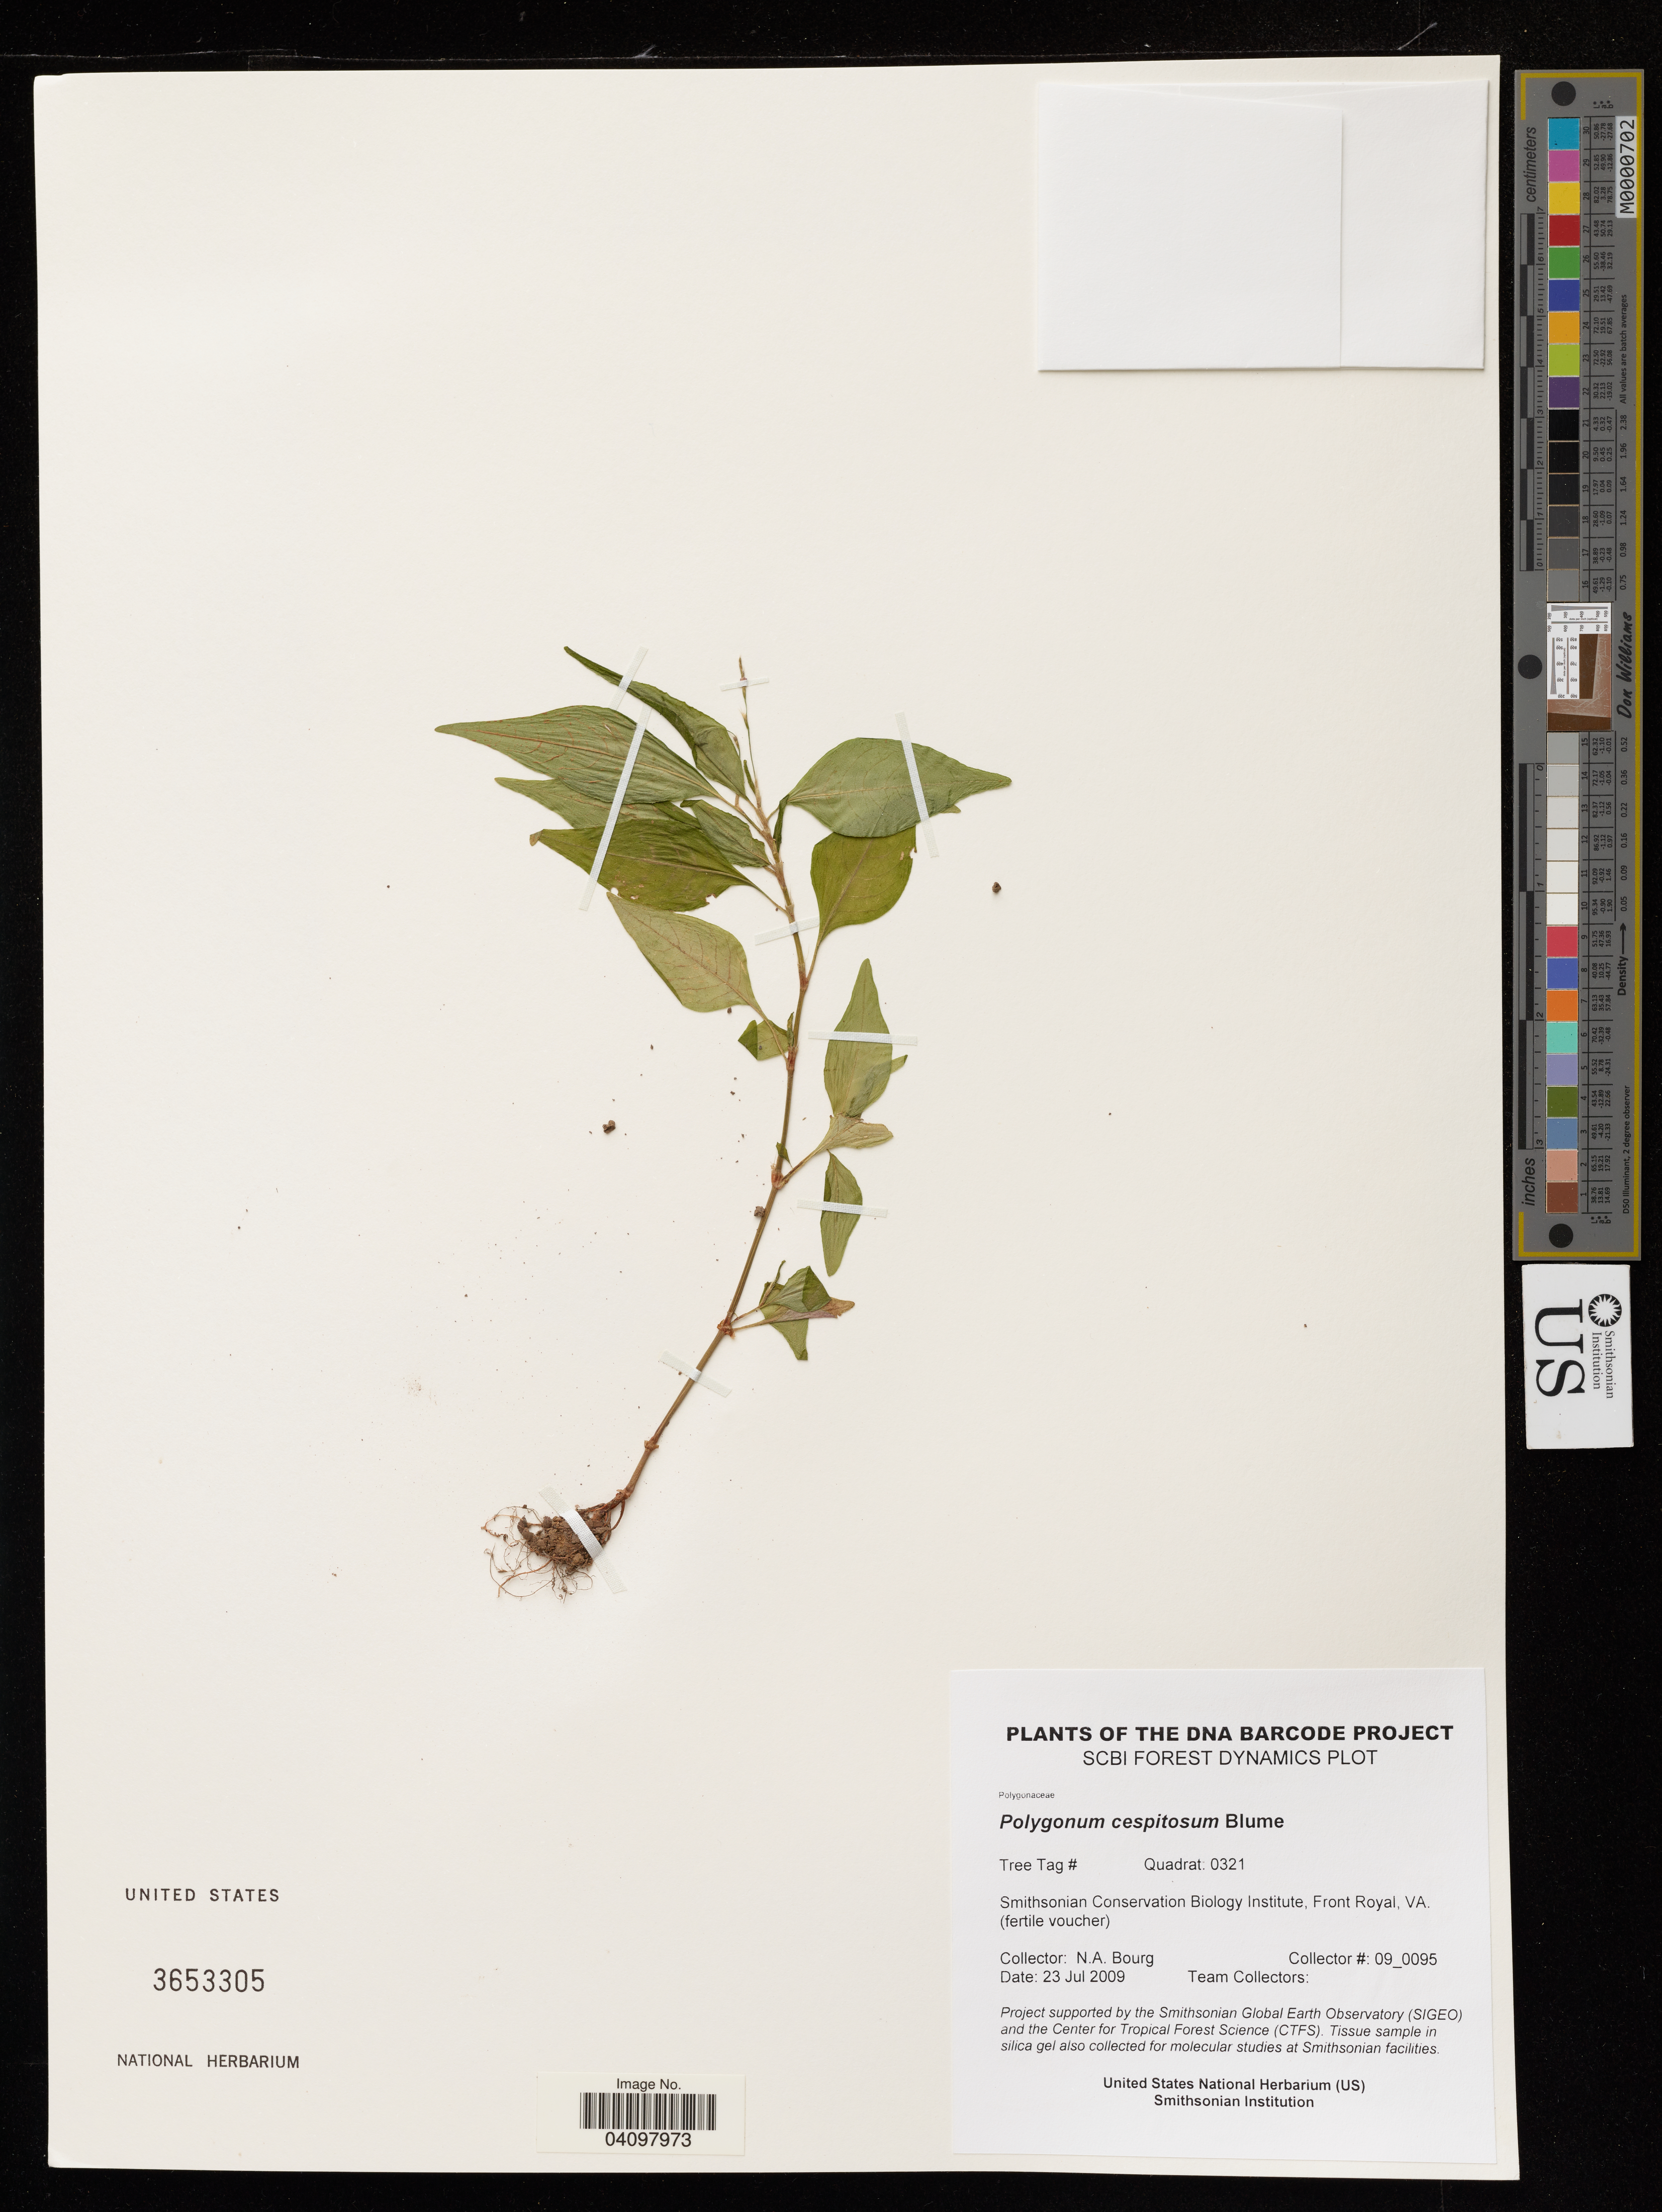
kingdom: Plantae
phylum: Tracheophyta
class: Magnoliopsida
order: Caryophyllales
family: Polygonaceae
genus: Polygonum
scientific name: Polygonum cespitosum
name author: Blume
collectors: N. A. Bourg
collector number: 09_0095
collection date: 2009-07-23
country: United States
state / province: Virginia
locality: Smithsonian Conservation Biology Institute, Front Royal.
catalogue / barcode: US 3653305